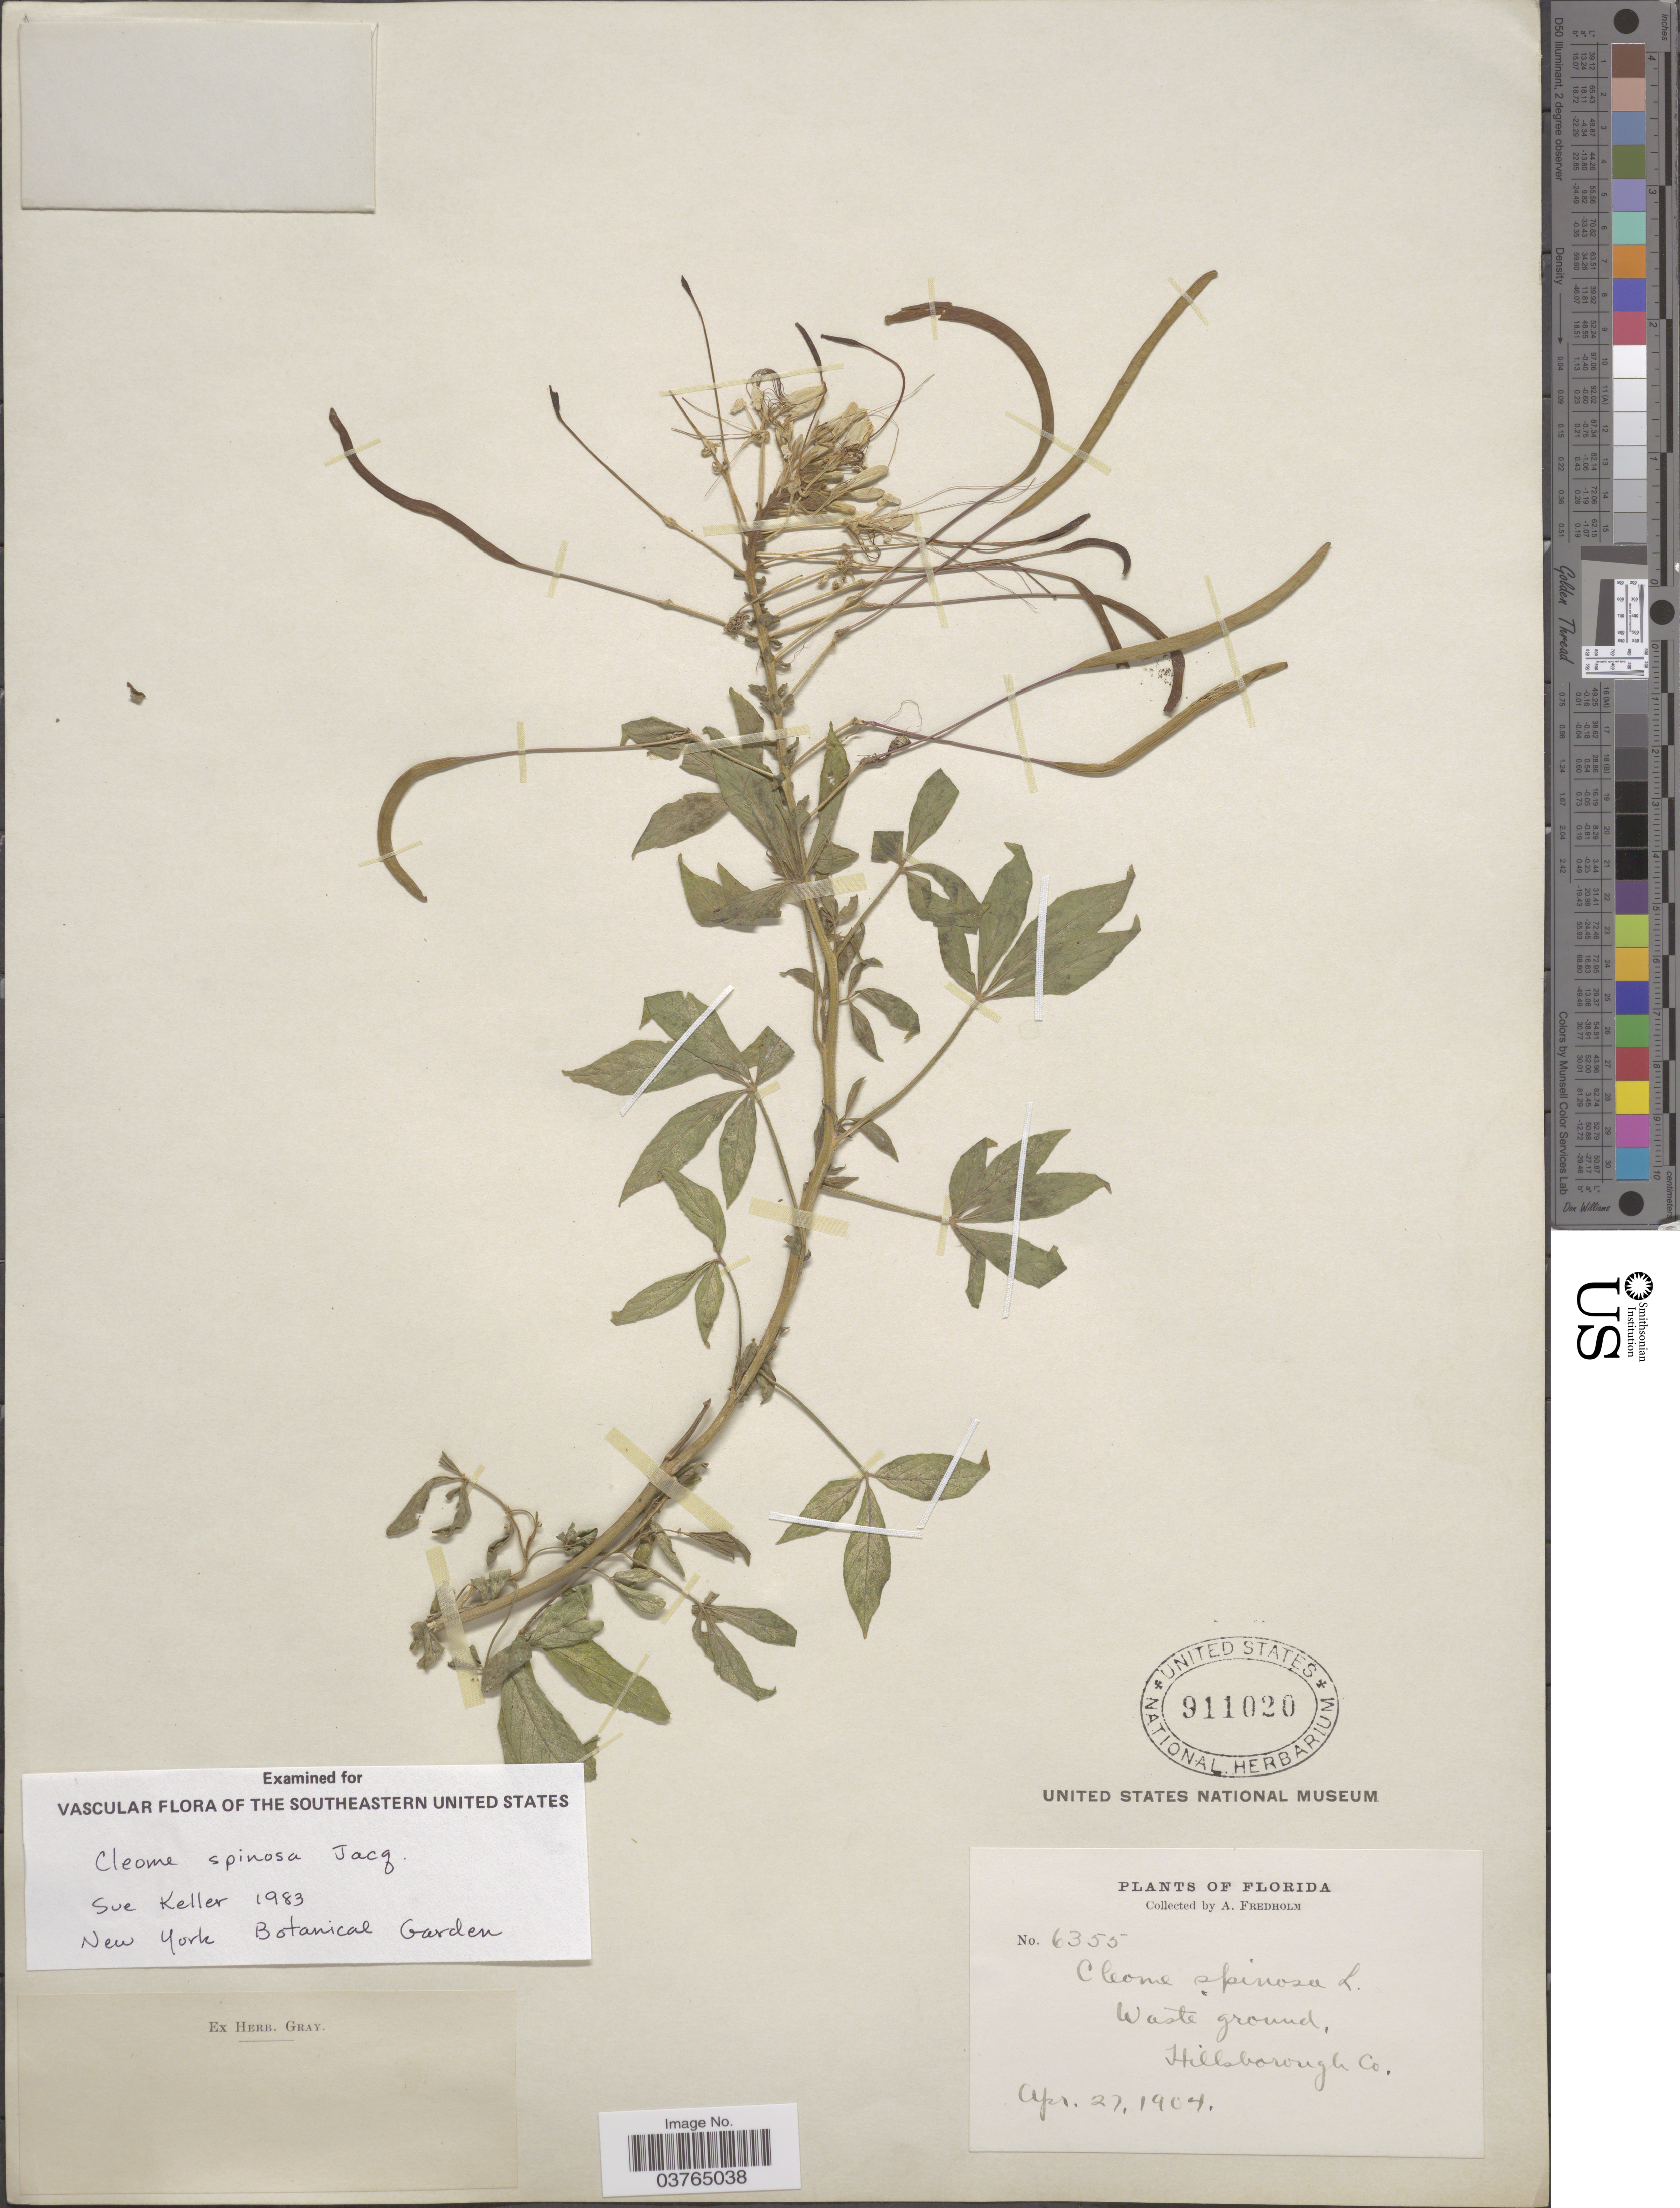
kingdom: Plantae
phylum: Tracheophyta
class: Magnoliopsida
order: Brassicales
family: Cleomaceae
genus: Tarenaya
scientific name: Tarenaya spinosa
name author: (Jacq.) Raf.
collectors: A. Fredholm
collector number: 6355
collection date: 1904-04-27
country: United States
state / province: Florida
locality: Hillsborough Co.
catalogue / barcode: US 911020